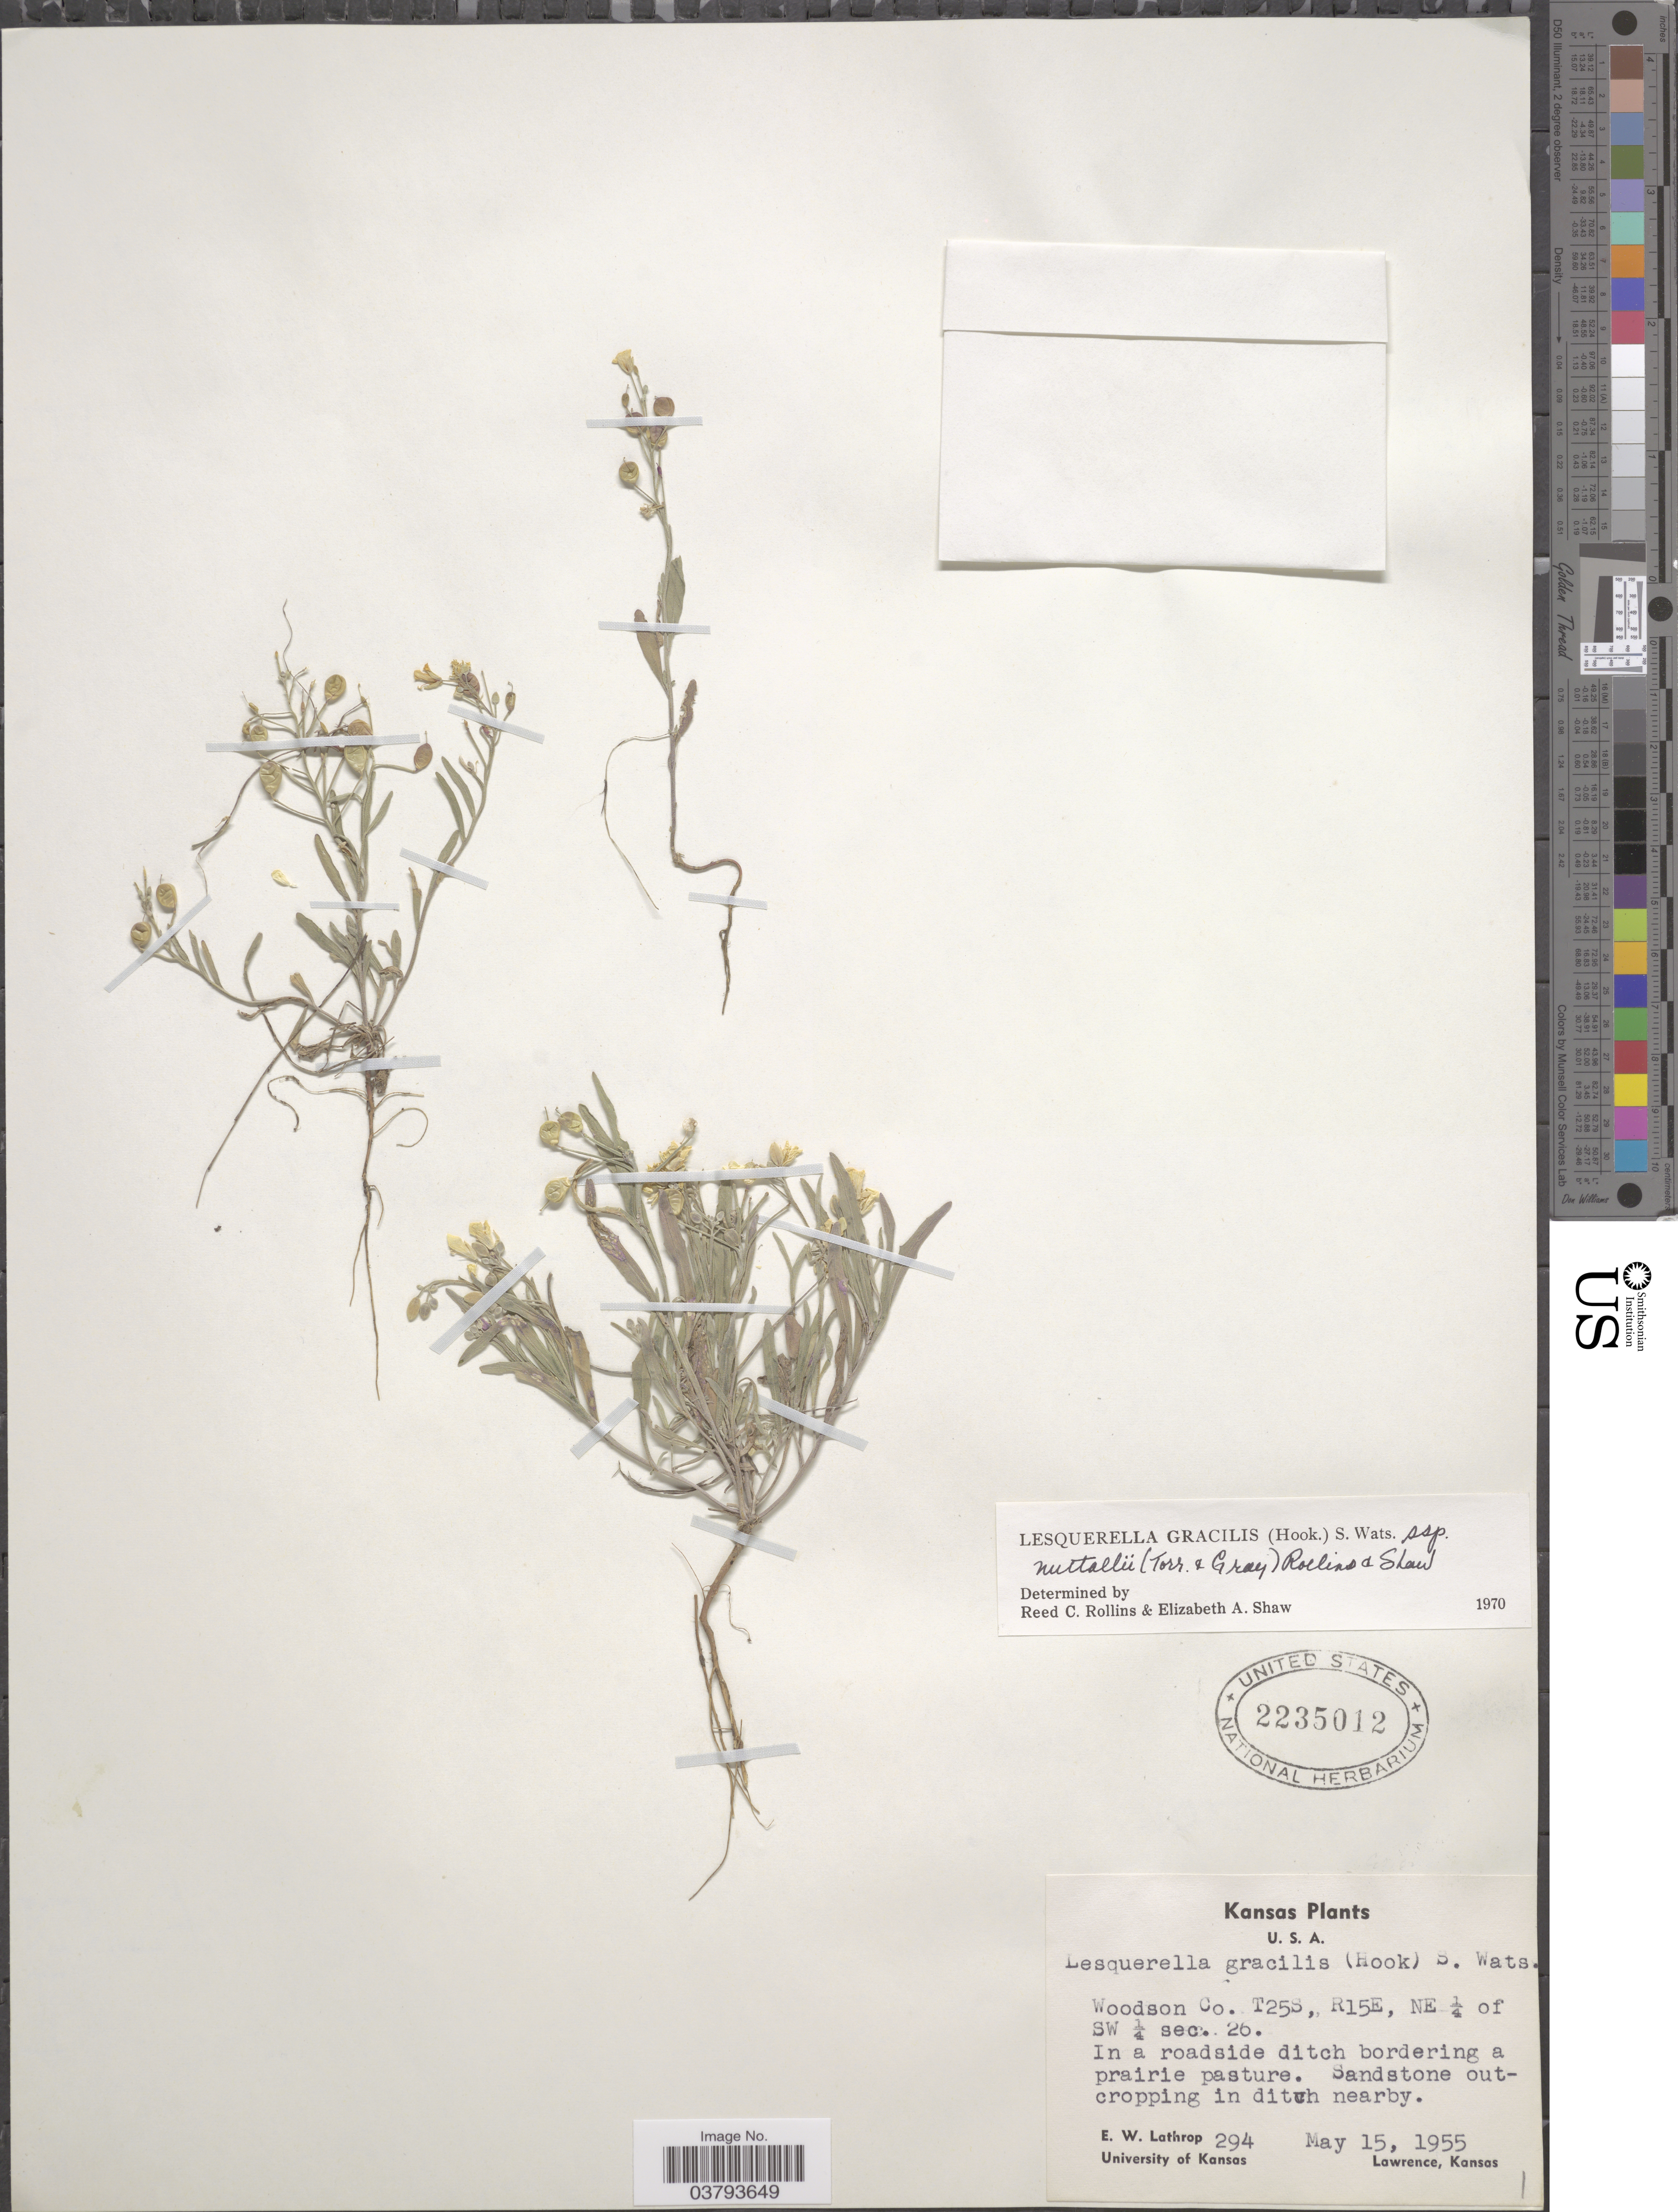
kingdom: Plantae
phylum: Tracheophyta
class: Magnoliopsida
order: Brassicales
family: Brassicaceae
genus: Lesquerella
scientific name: Lesquerella gracilis subsp. nuttallii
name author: (Torr. & A. Gray) Rollins & E.A. Shaw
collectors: E. W. Lathrop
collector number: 294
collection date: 1955-05-15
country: United States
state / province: Kansas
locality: Woodson Co. T25S, R15E, NE ¼ of SW ¼ sec. 26.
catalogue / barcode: US 2235012